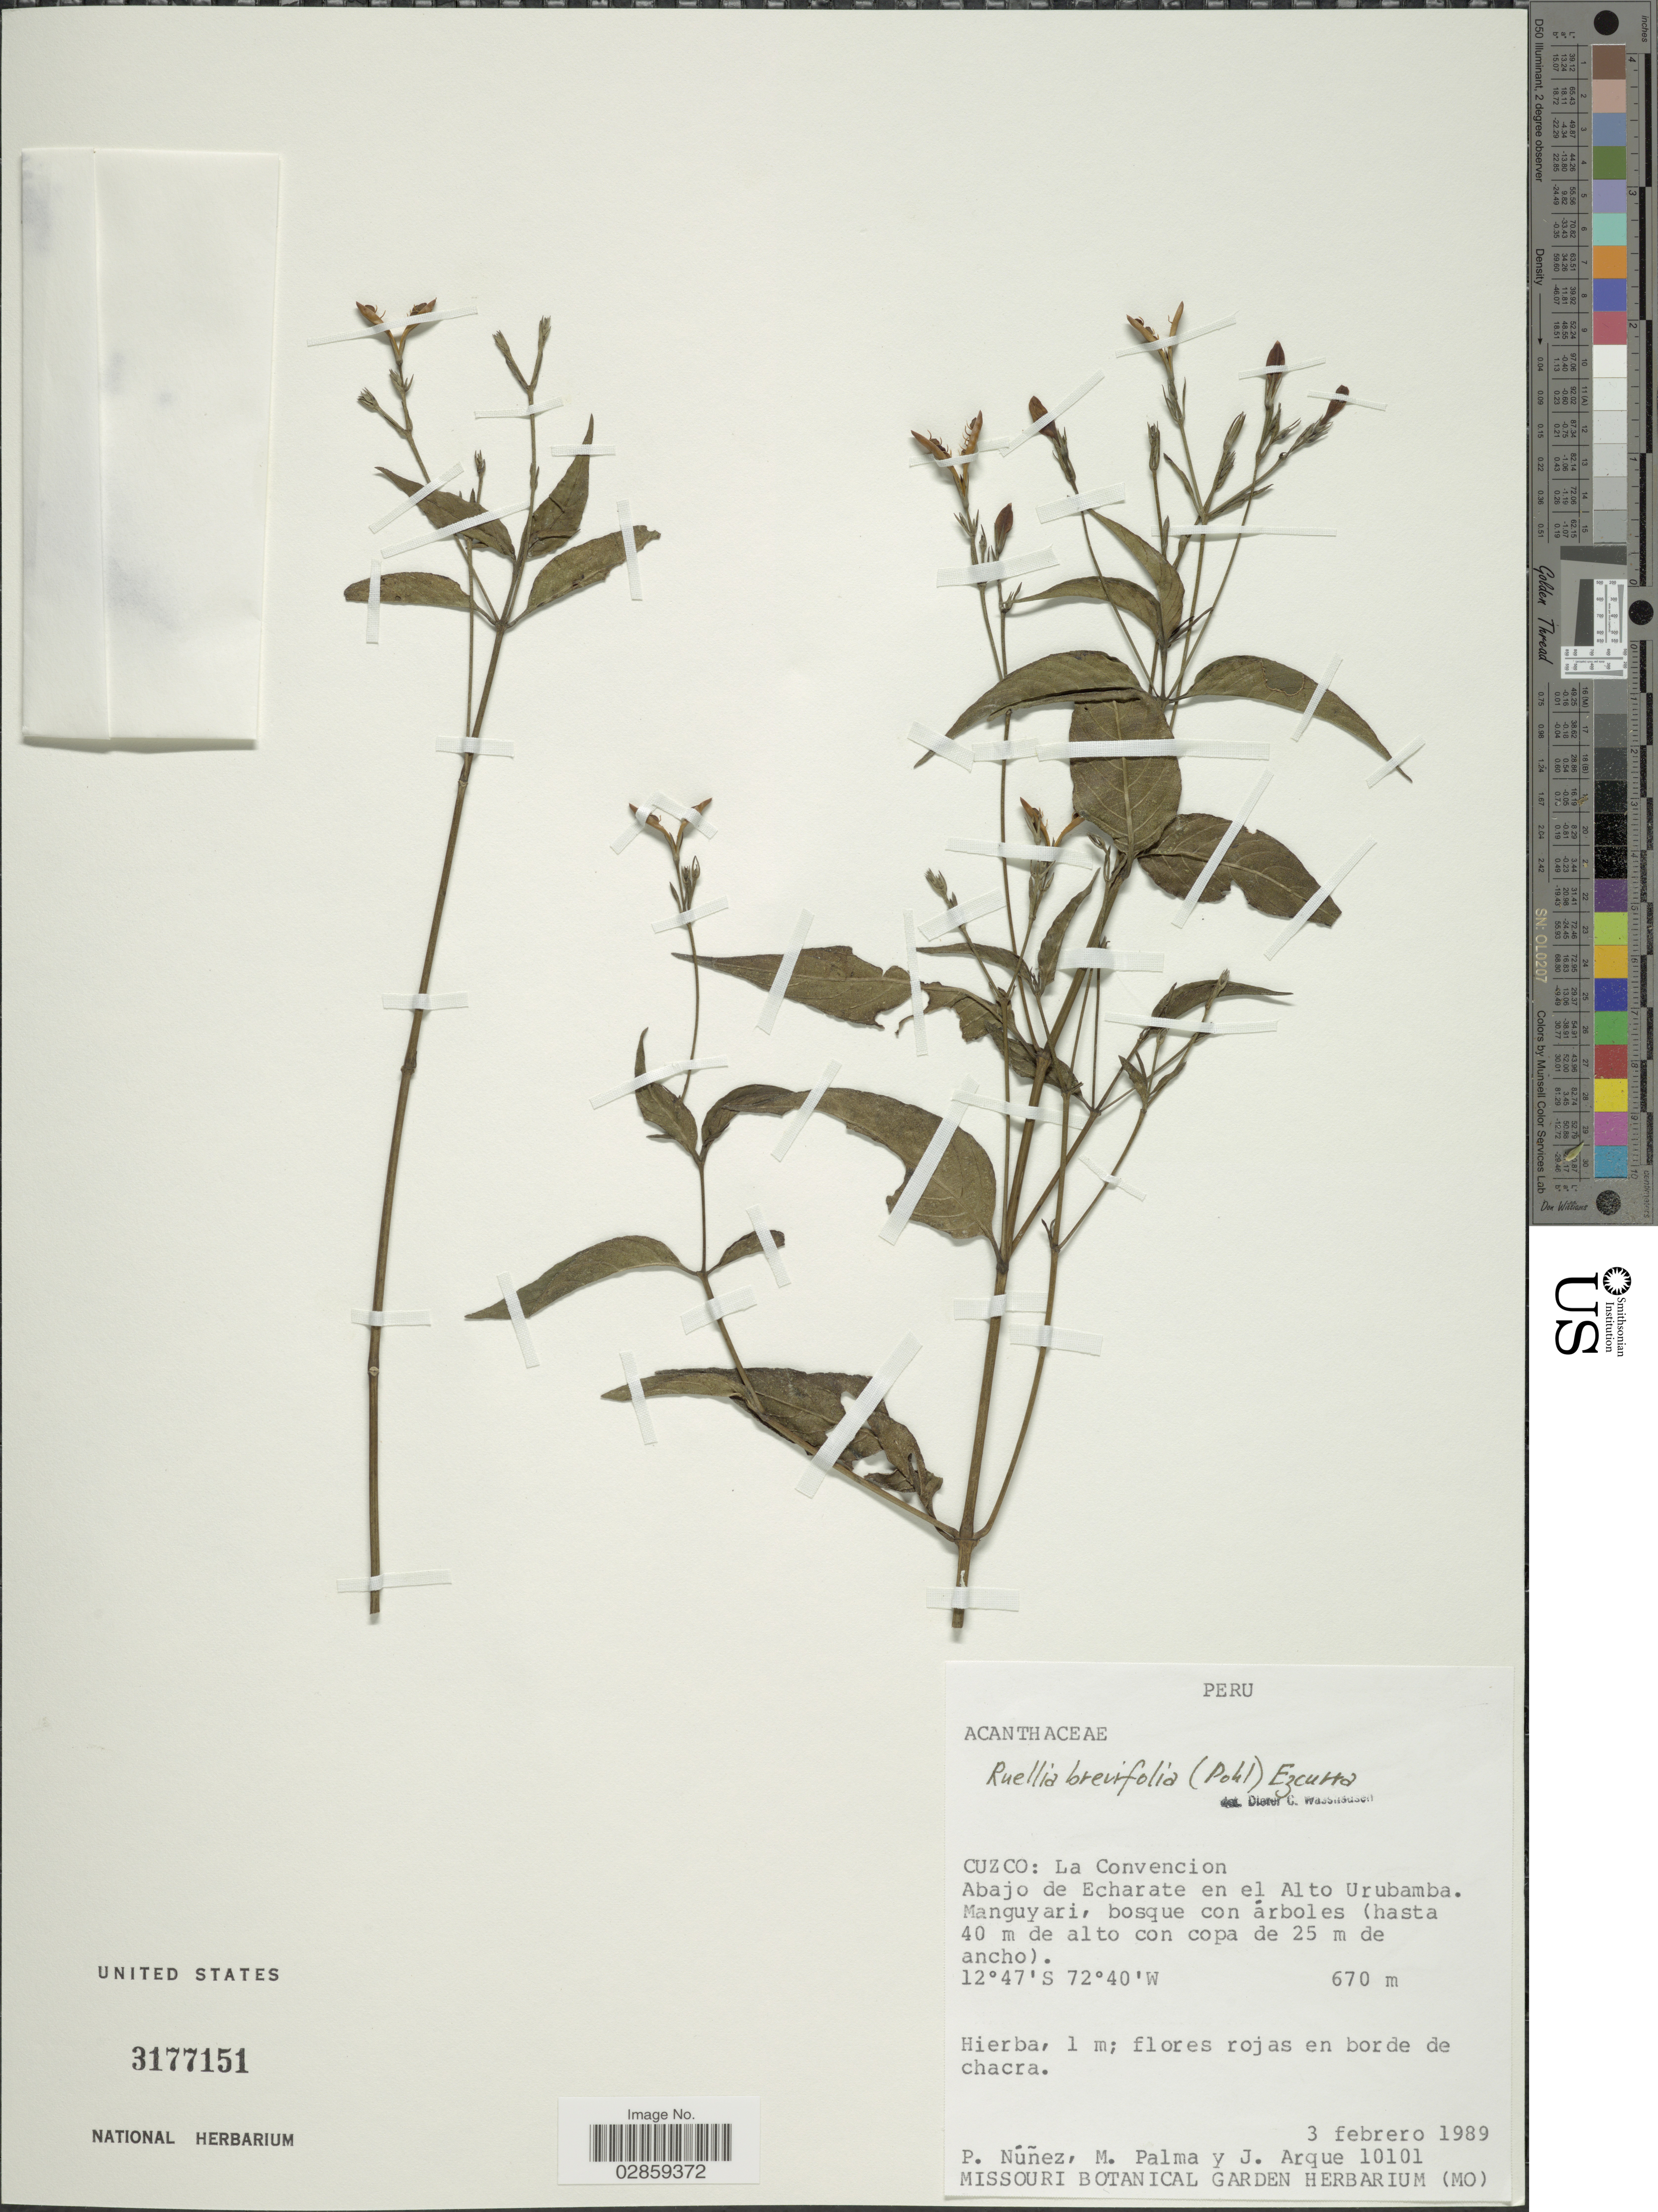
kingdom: Plantae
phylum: Tracheophyta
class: Magnoliopsida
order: Lamiales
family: Acanthaceae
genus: Ruellia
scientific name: Ruellia brevifolia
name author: (Pohl) C. Ezcurra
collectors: P. Nuñez V., M. Palma & J. Arque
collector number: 10101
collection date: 1989-02-03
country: Peru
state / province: Cusco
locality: Cuzco: La Convencion, Abajo de Echarate en el Alto Urubamba. Manguyari.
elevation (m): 670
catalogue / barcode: US 3177151